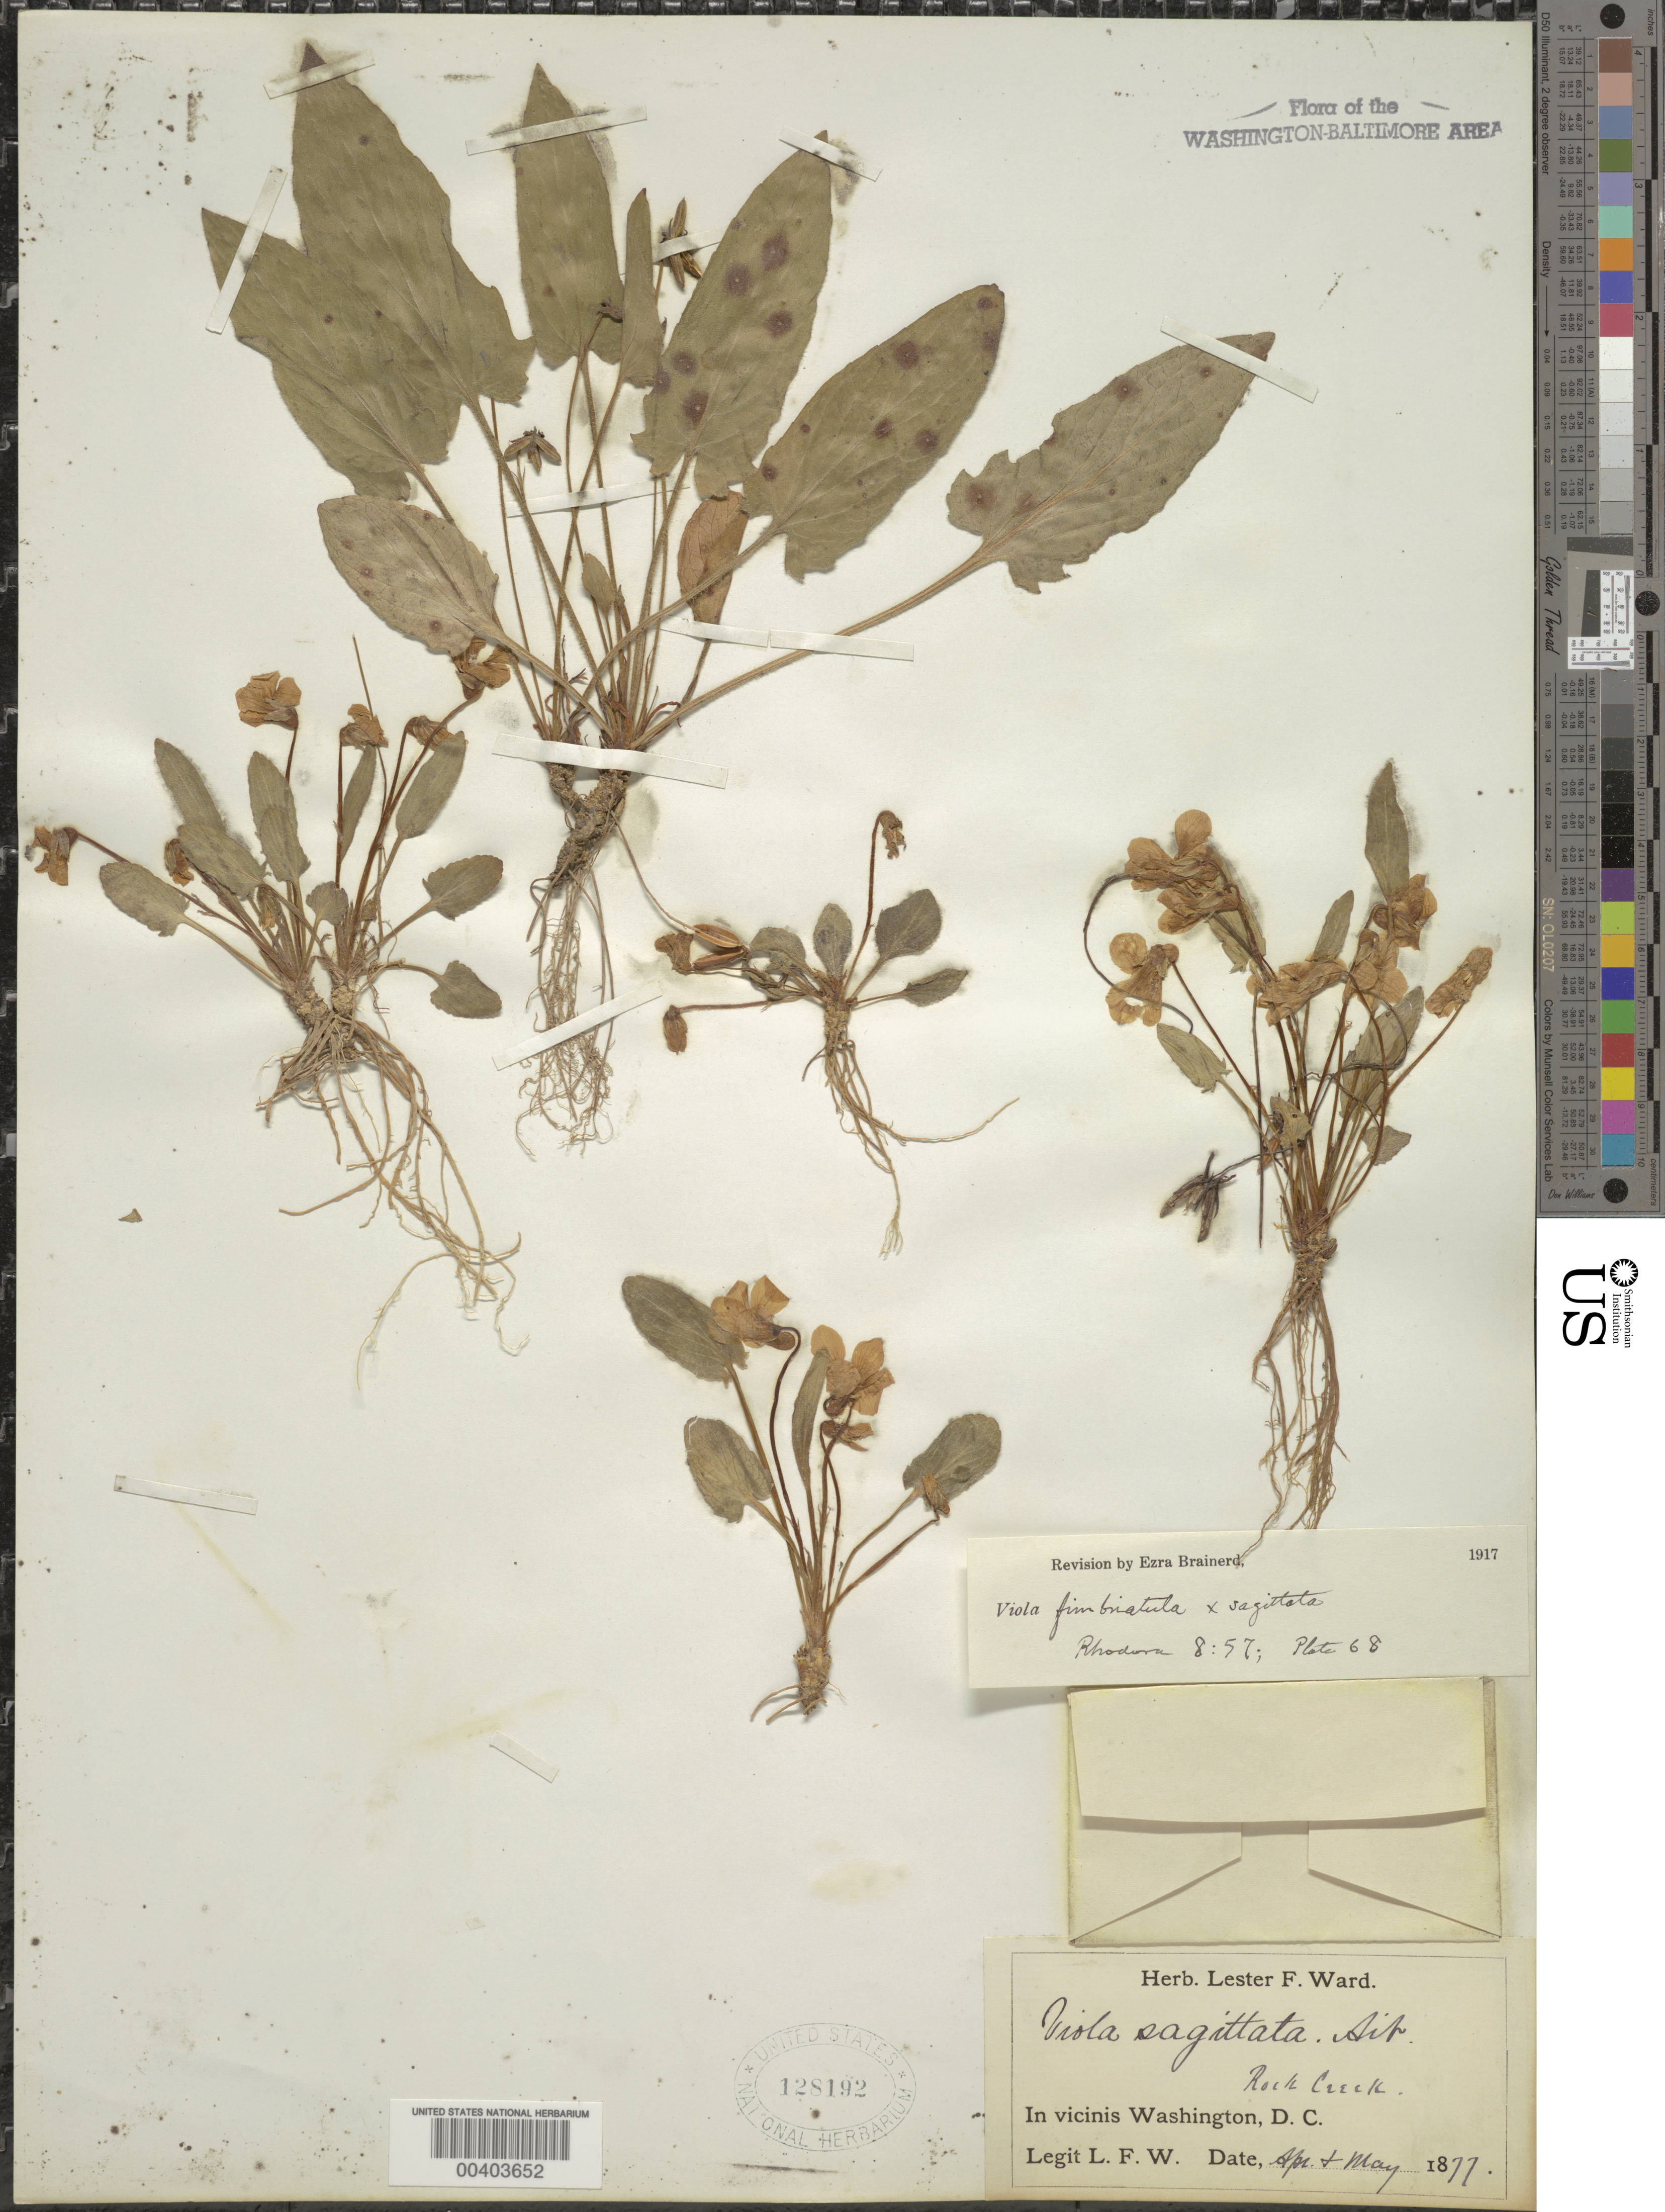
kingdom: Plantae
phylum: Tracheophyta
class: Magnoliopsida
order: Malpighiales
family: Violaceae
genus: Viola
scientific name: Viola sagittata var. ovata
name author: (Nutt.) Torr. & A. Gray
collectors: L. F. Ward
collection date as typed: Apr 1877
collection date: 1877-04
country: United States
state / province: District of Columbia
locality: Rock Creek Rock Creek Park and vicinity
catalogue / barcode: US 128192